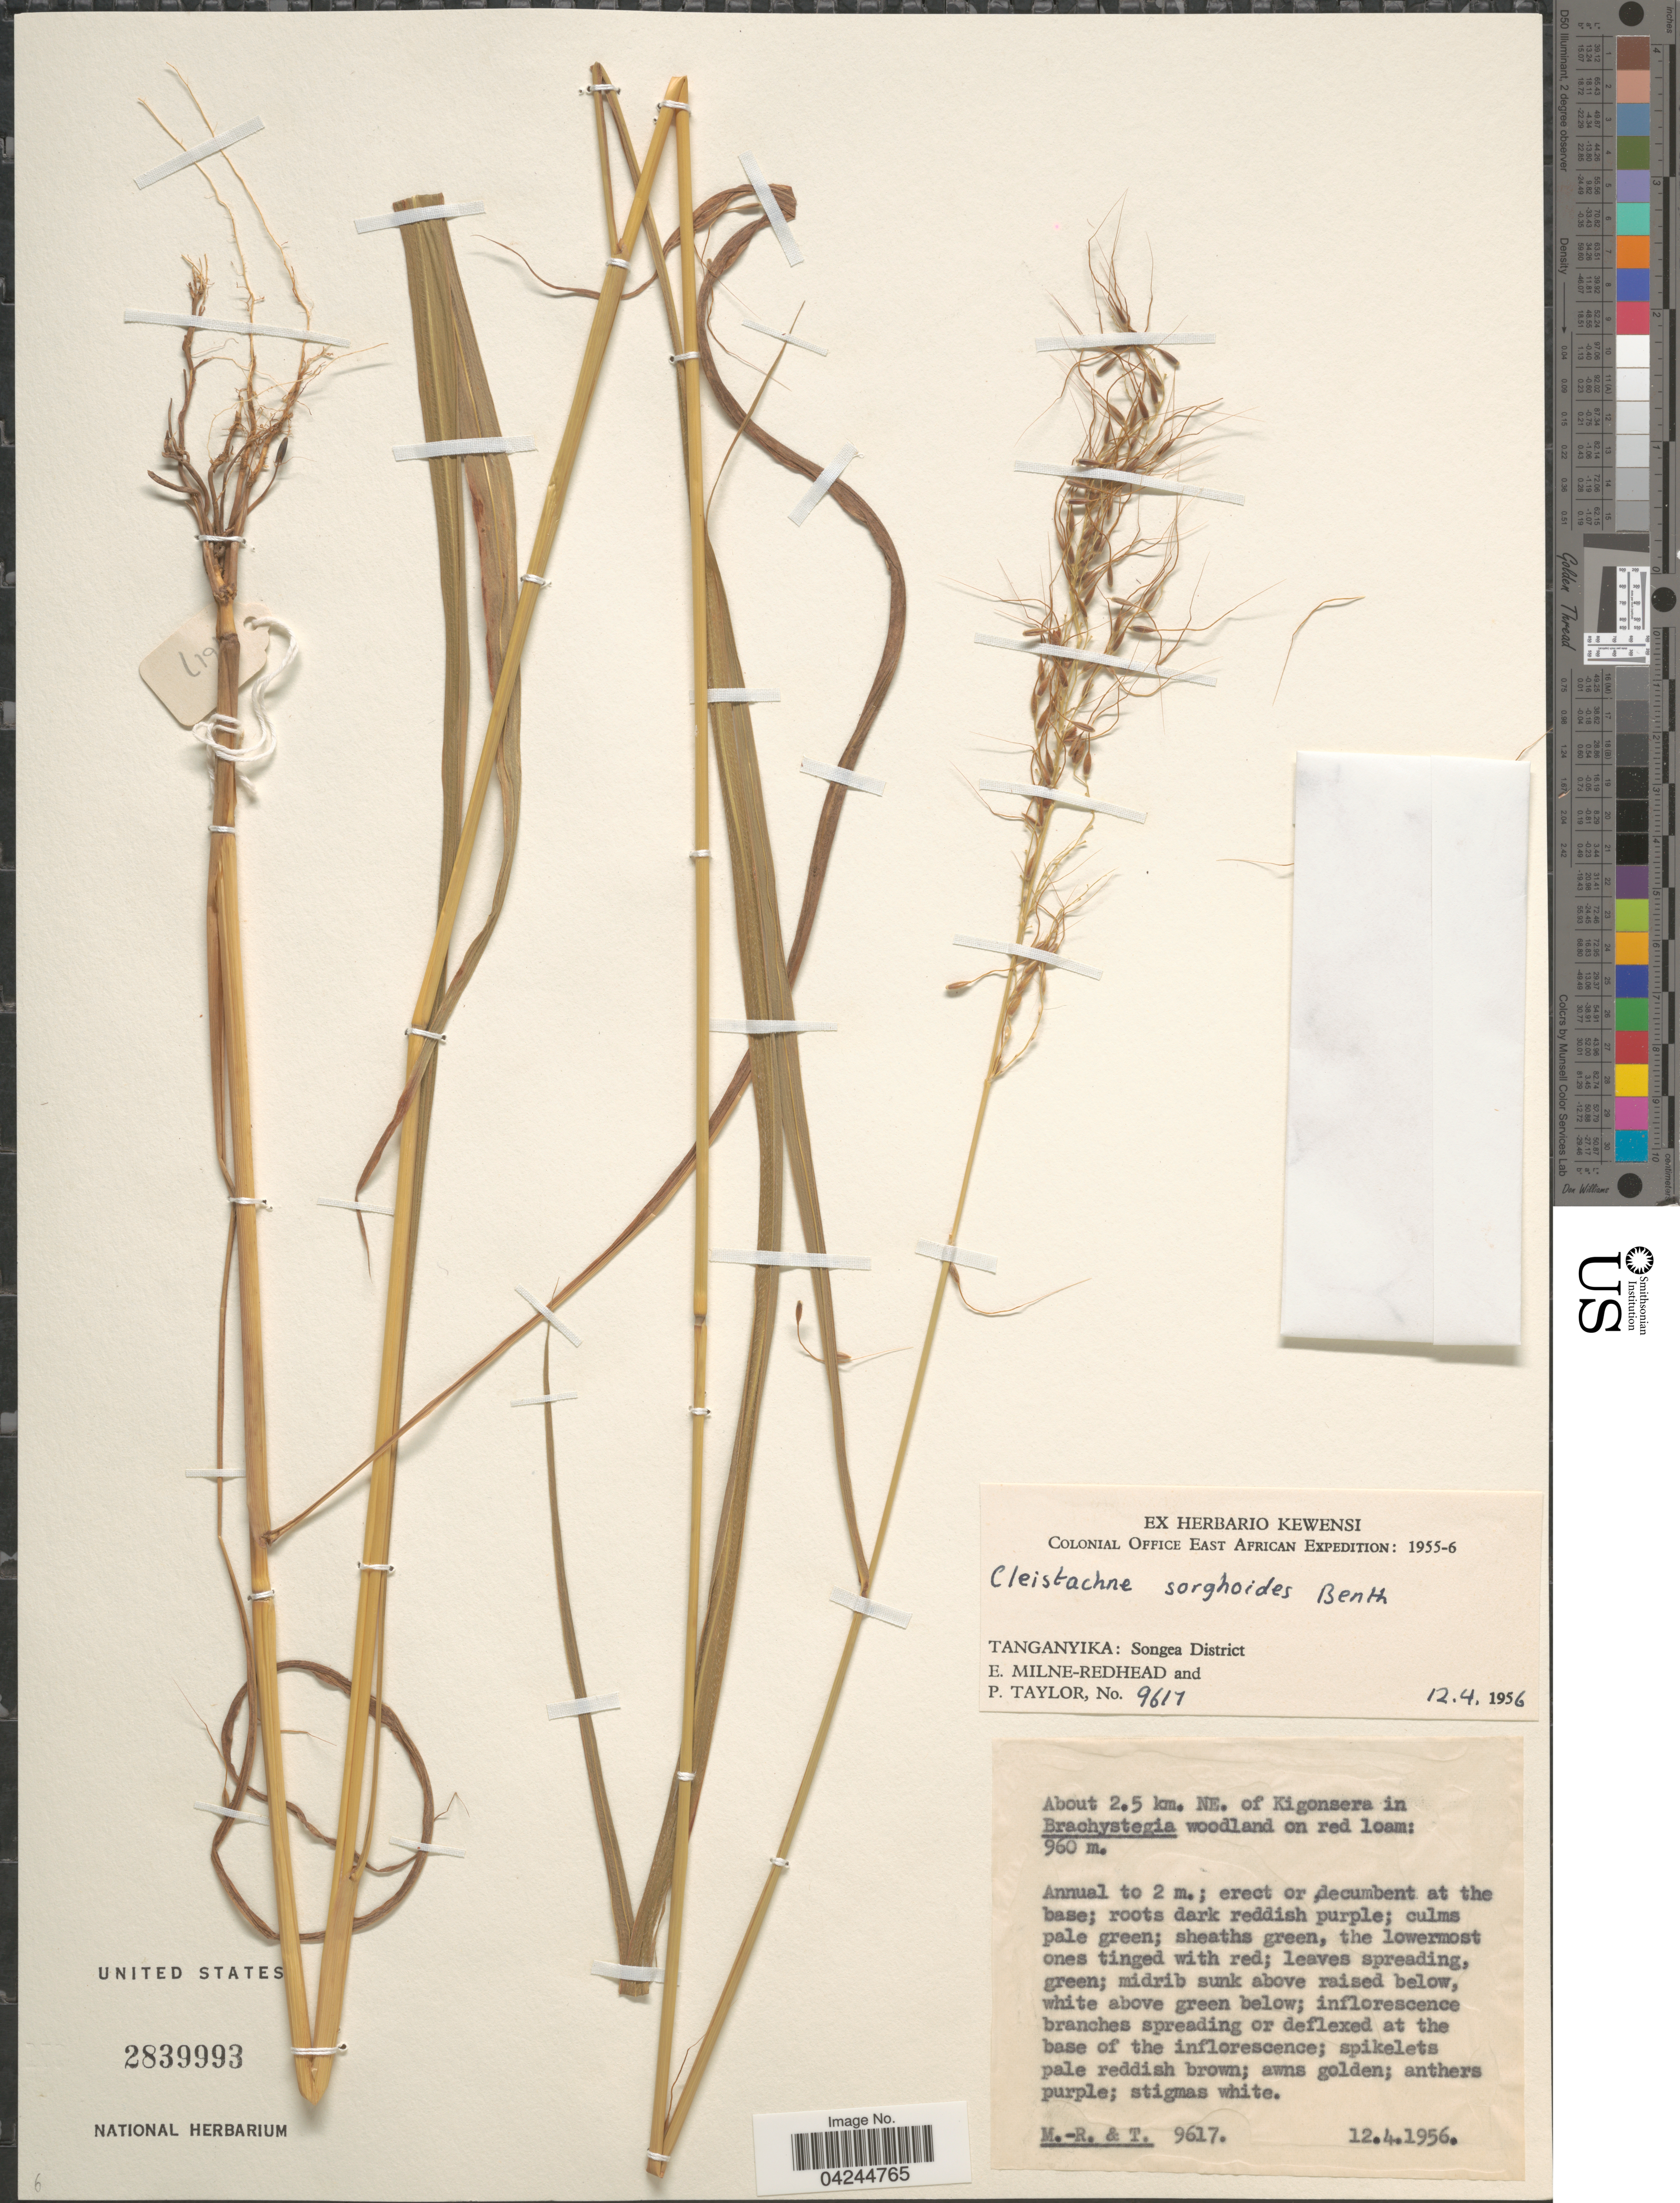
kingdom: Plantae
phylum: Tracheophyta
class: Liliopsida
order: Poales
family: Poaceae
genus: Cleistachne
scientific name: Cleistachne sorghoides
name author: Benth.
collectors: E. W. Milne-Redhead & P. Taylor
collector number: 9617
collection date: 1956-04-12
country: Tanzania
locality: Colonial Office East African Expedition: 1955-6. Tanganyika: Songea District. About 2.5 km. NE. of Kigonsera in Brachystegia woodland on red loam.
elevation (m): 960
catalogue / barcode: US 2839993